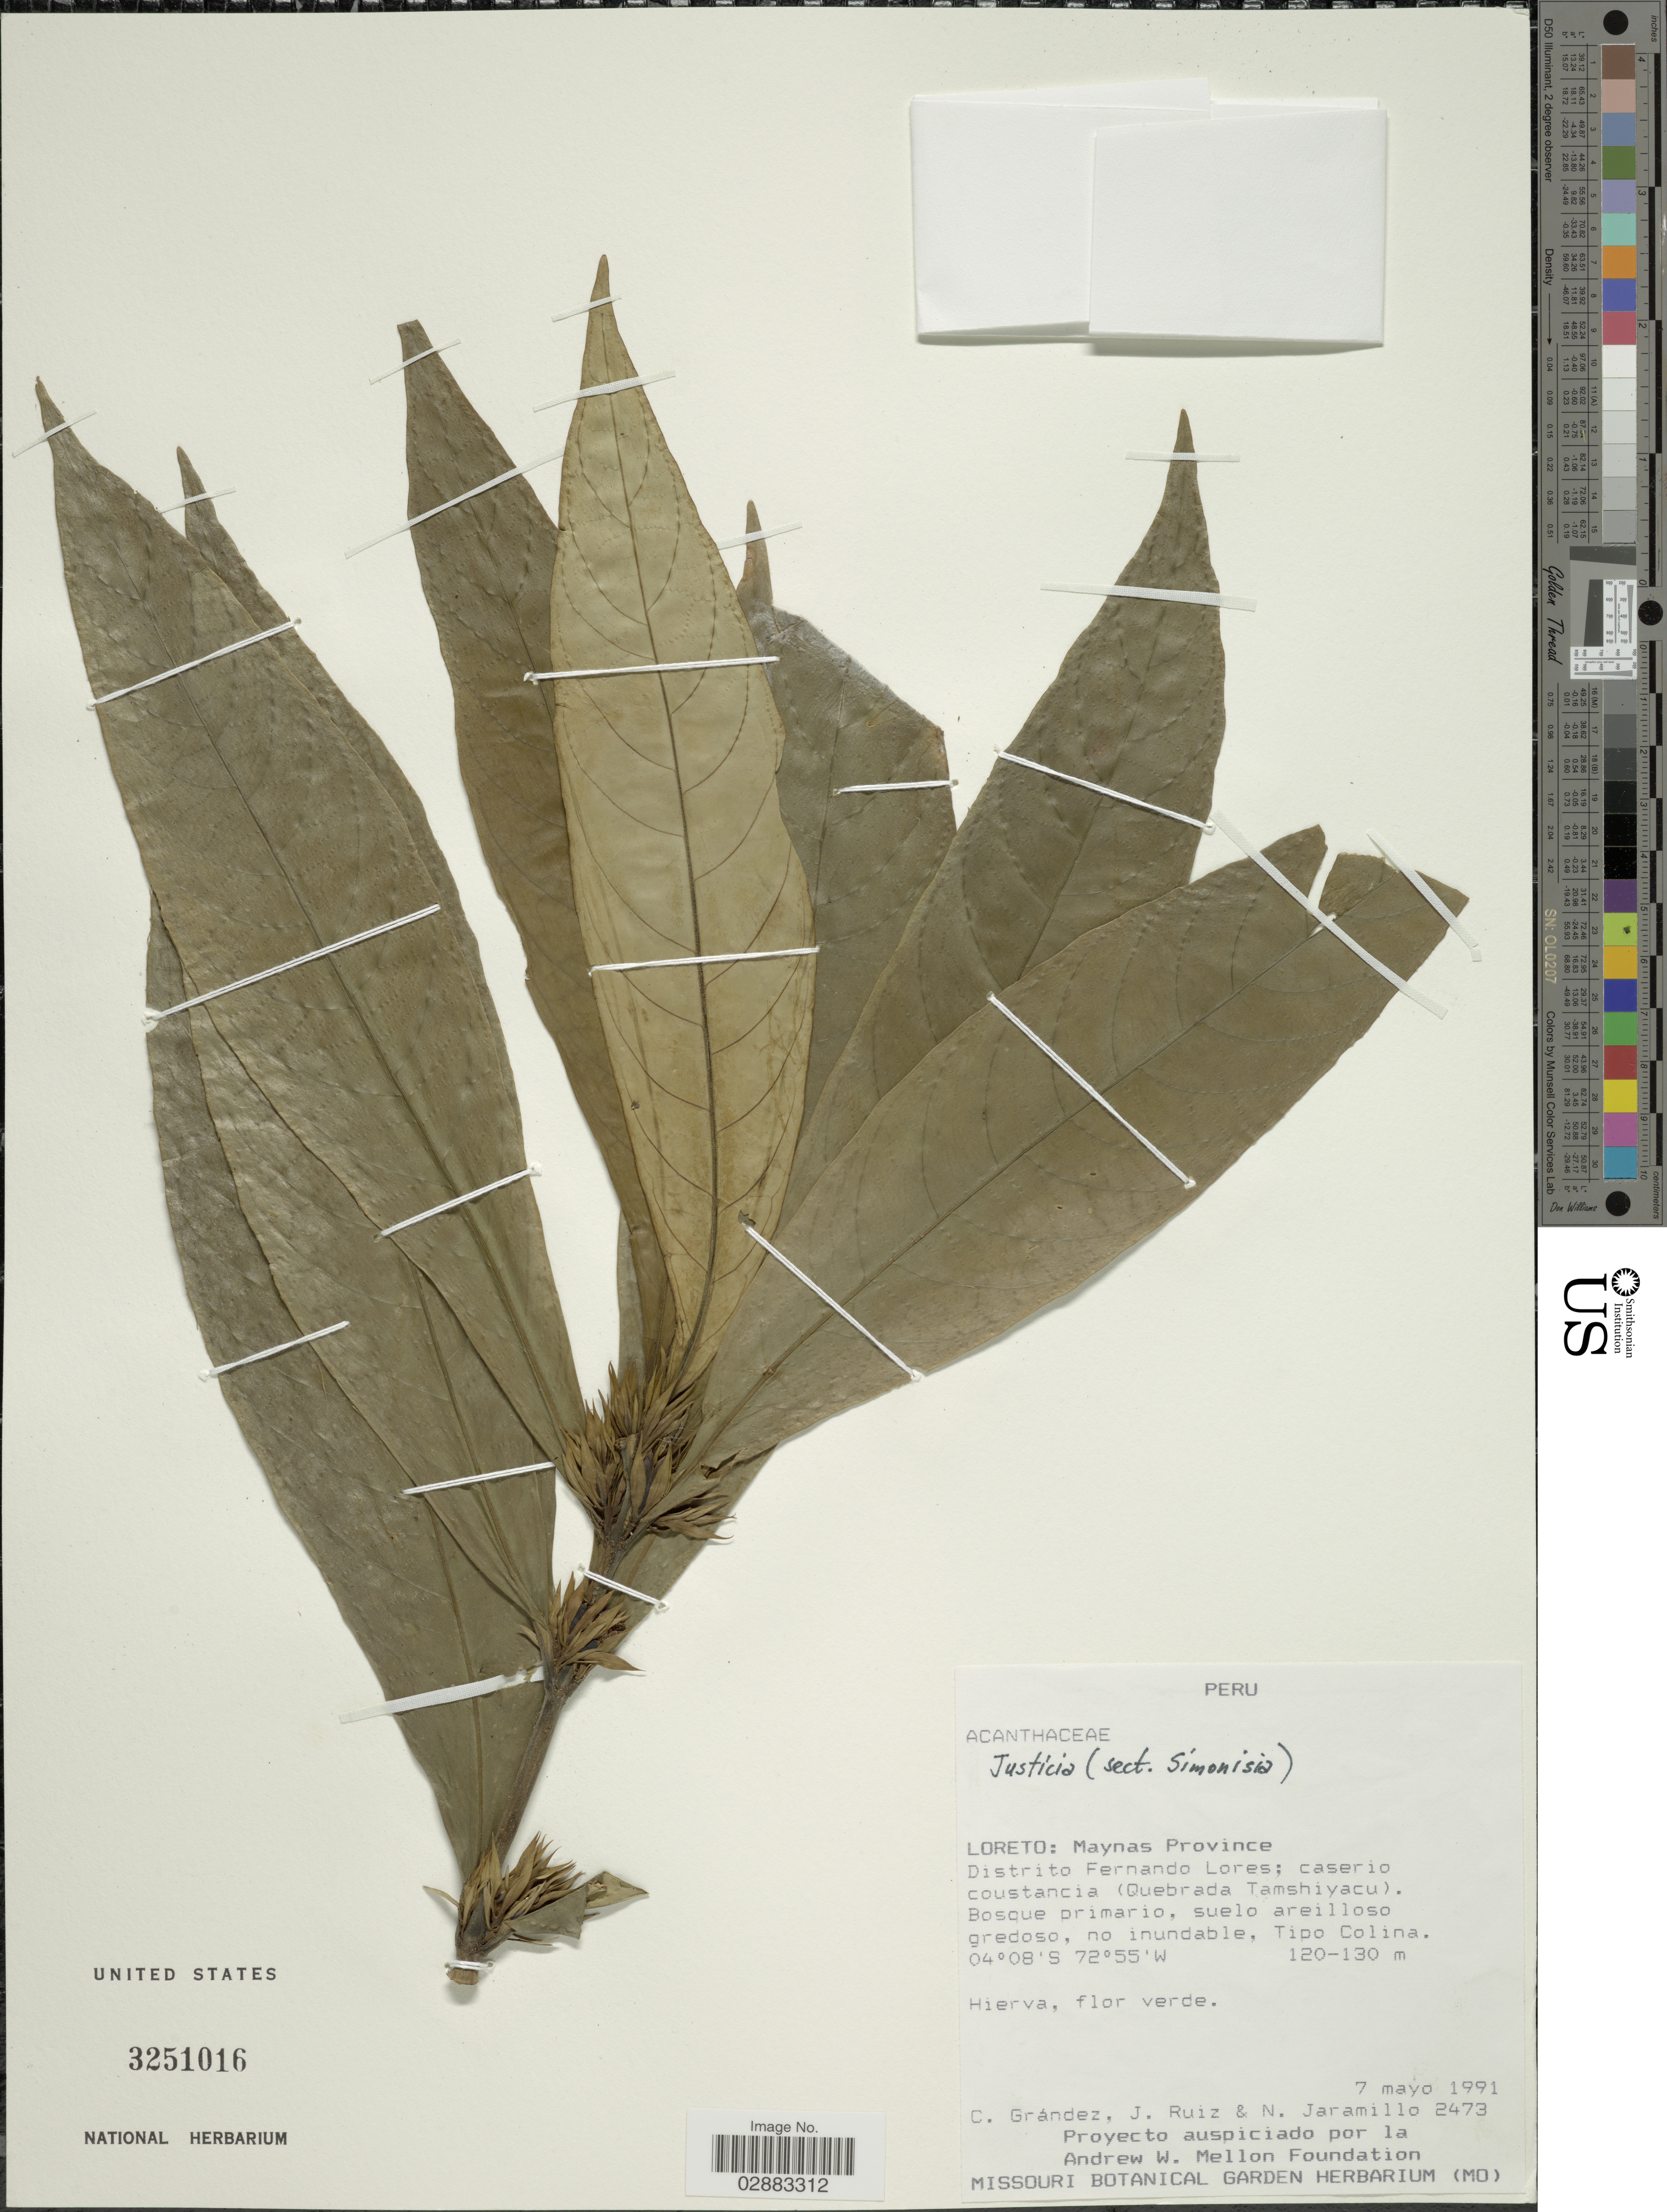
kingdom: Plantae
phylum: Tracheophyta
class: Magnoliopsida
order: Lamiales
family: Acanthaceae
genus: Chaetochlamys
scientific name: Chaetochlamys sp.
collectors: C. Grández, J. Ruiz & N. Jaramillo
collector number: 2473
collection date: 1991-05-07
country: Peru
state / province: Loreto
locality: Maynas Province. Distrito Fernando Lores; caserio coustancia (Quebrada Tamshiyacu).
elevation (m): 120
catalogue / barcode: US 3251016